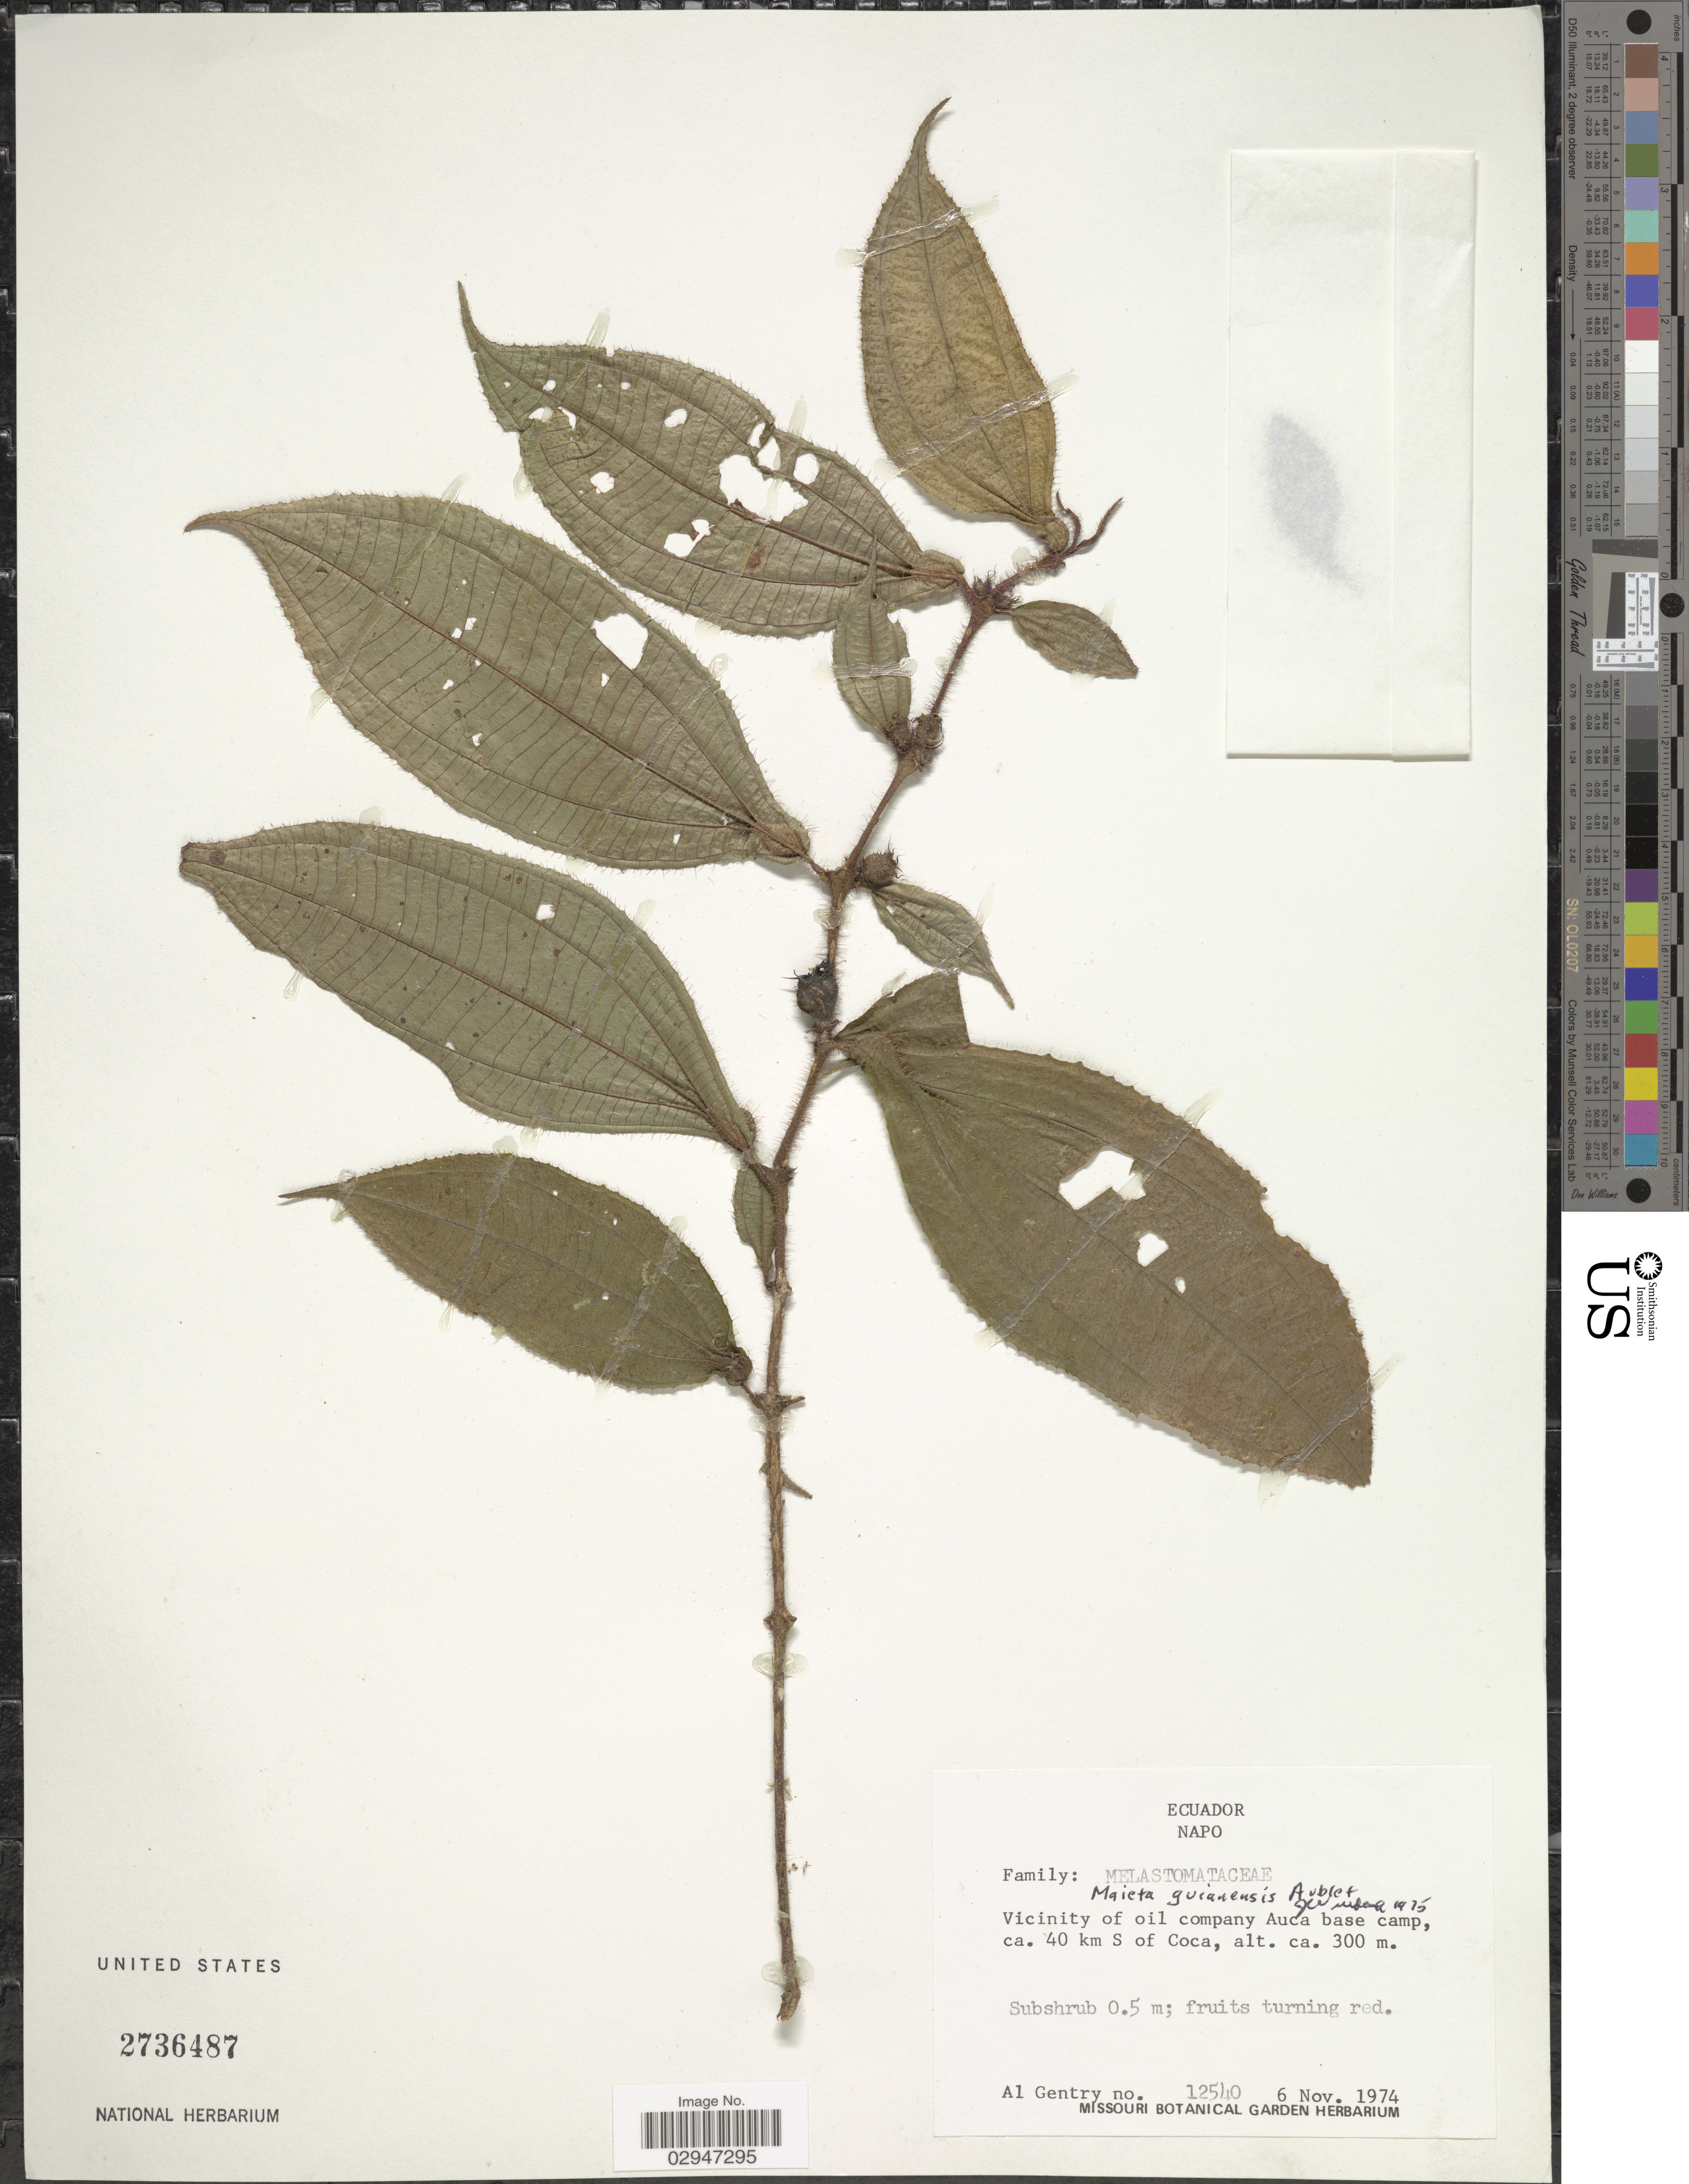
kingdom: Plantae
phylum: Tracheophyta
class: Magnoliopsida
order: Myrtales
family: Melastomataceae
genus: Maieta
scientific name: Maieta guianensis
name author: Aubl.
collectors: A. H. Gentry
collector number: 12540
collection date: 1974-11-06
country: Ecuador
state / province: Napo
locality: Vicinity of oil company Auca base camp, ca. 40 km S of Coca.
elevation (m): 300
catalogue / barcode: US 2736487